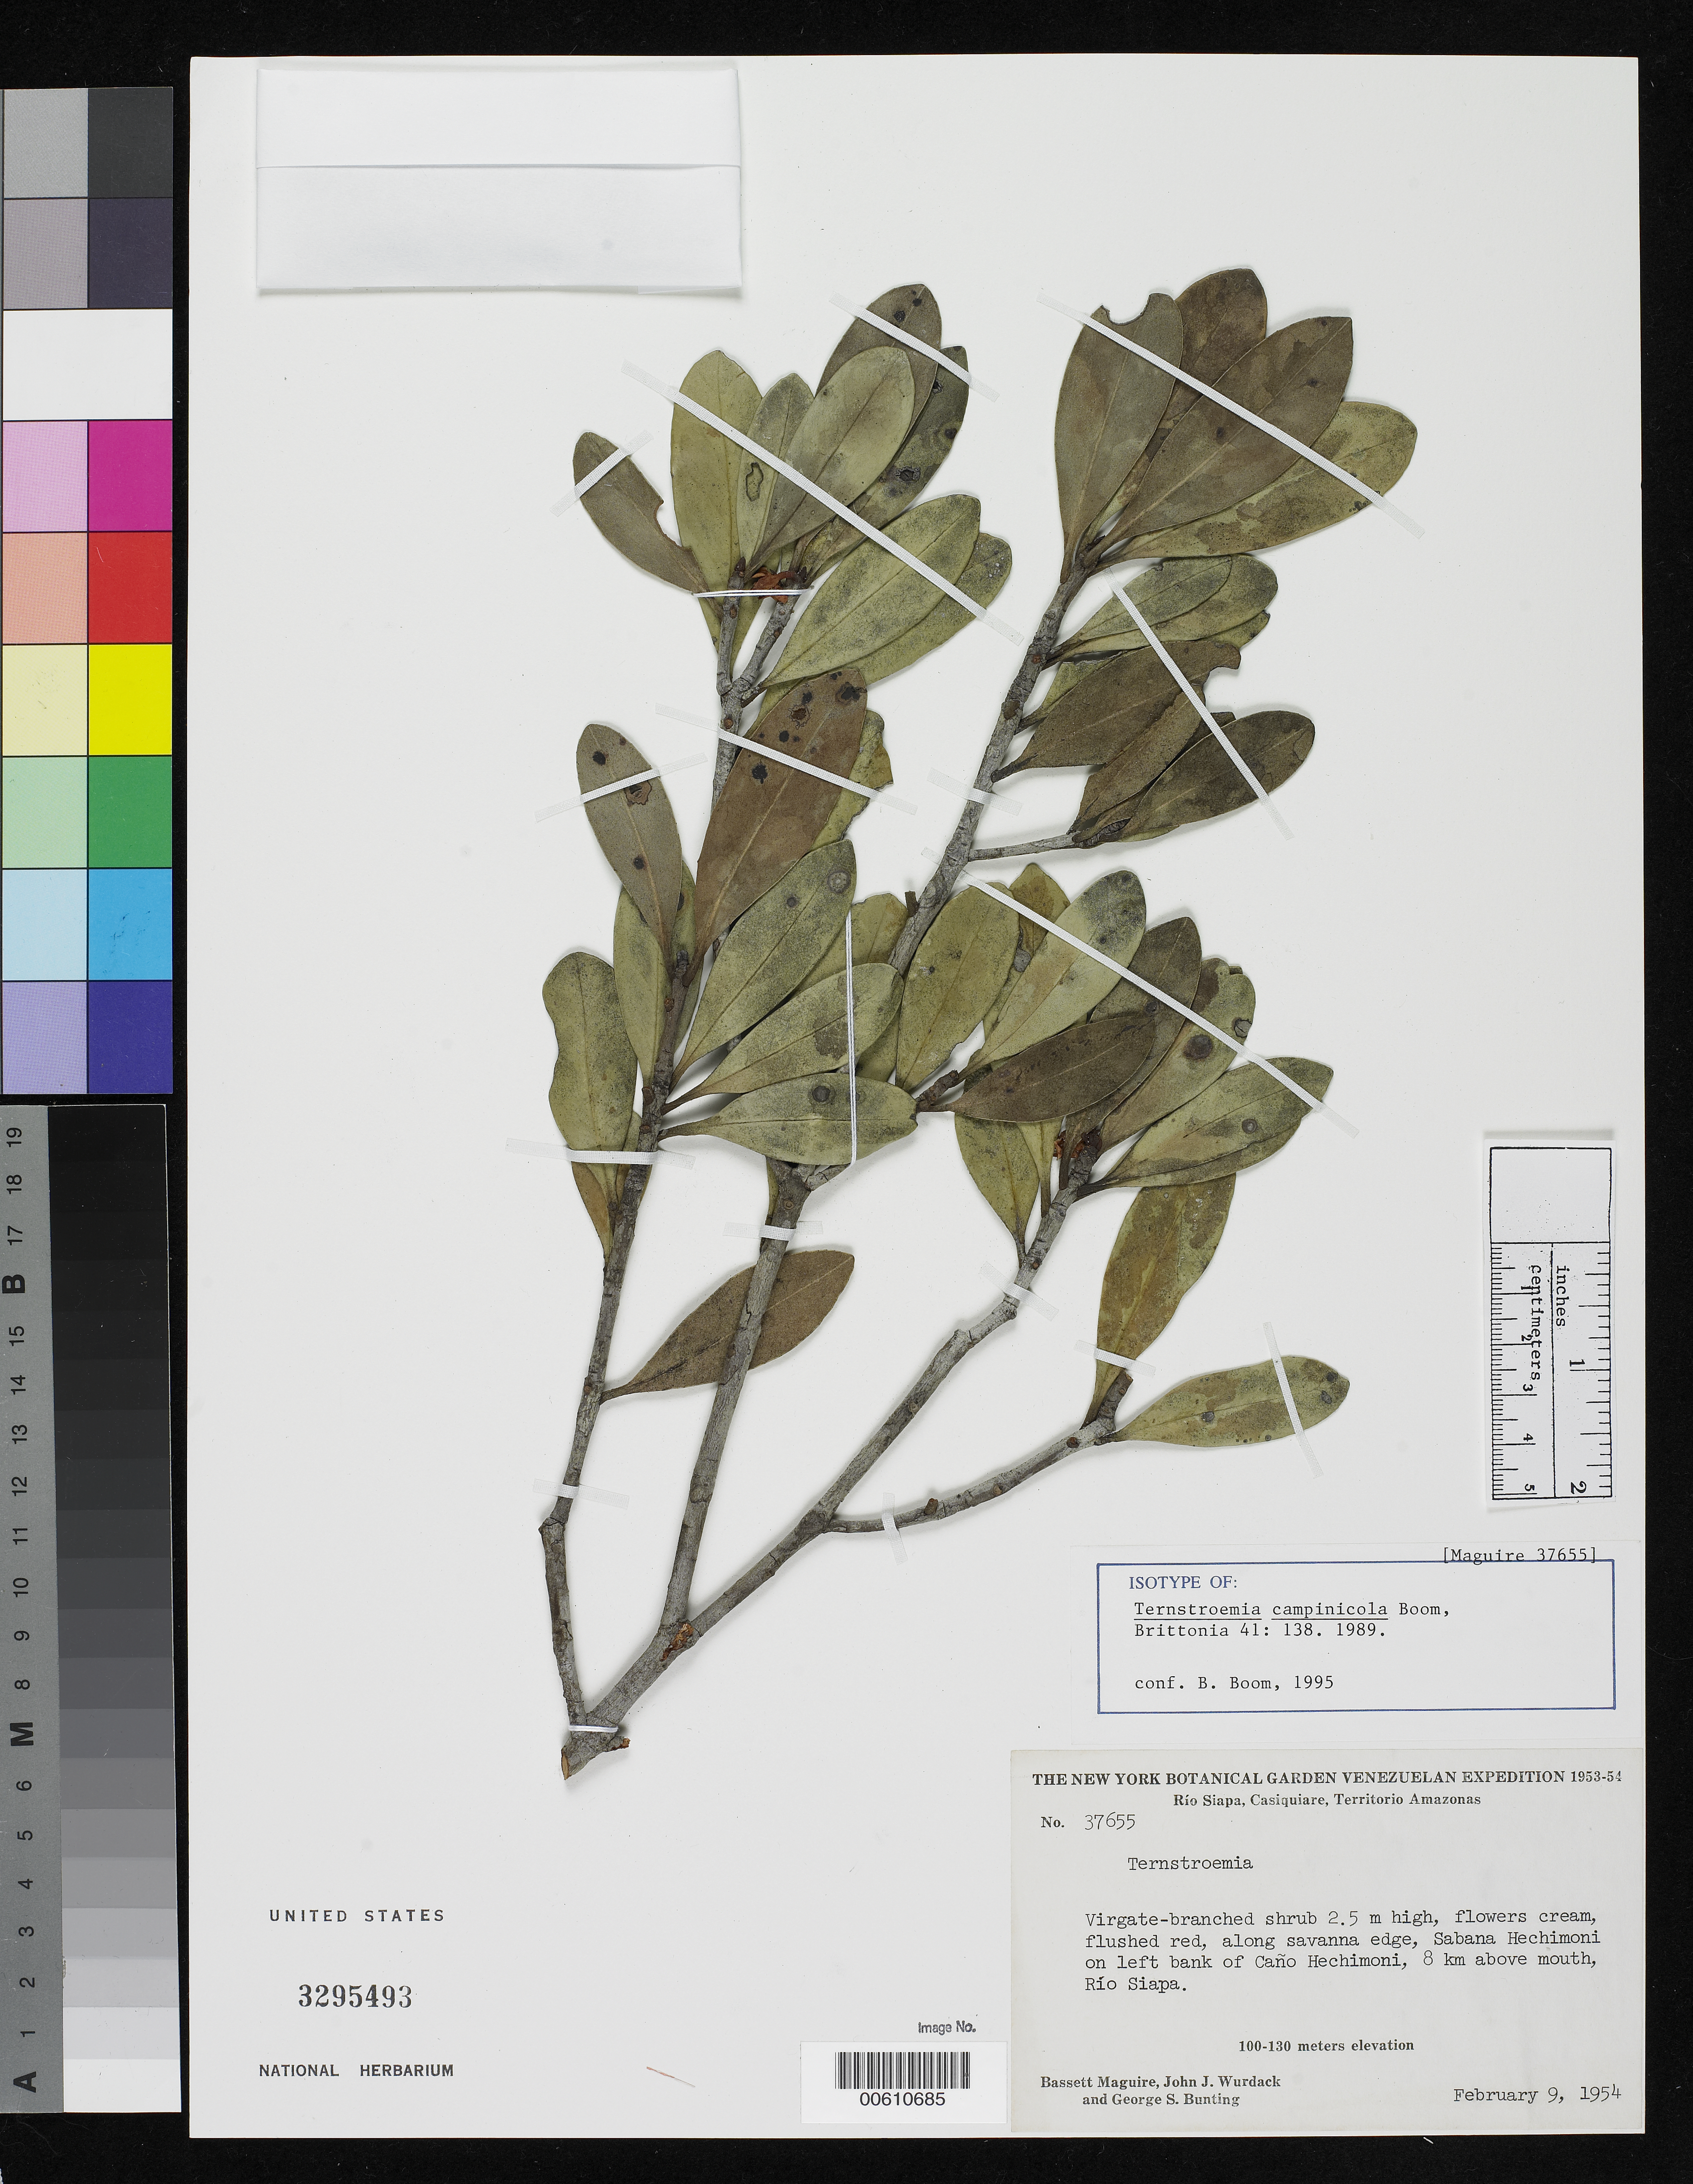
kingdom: Plantae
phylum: Tracheophyta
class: Magnoliopsida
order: Ericales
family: Pentaphylacaceae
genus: Ternstroemia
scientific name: Ternstroemia campinicola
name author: B.M. Boom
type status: Isotype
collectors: B. Maguire, J. J. Wurdack & G. S. Bunting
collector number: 37655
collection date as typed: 09 Feb 1954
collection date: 1954-02-09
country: Venezuela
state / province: Amazonas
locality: Sabana Hechimoni on left bank of Caño Hechimoni, 8 km above mouth Río Siapa, Casiquiare.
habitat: Along savanna edge.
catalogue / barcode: US 3295493